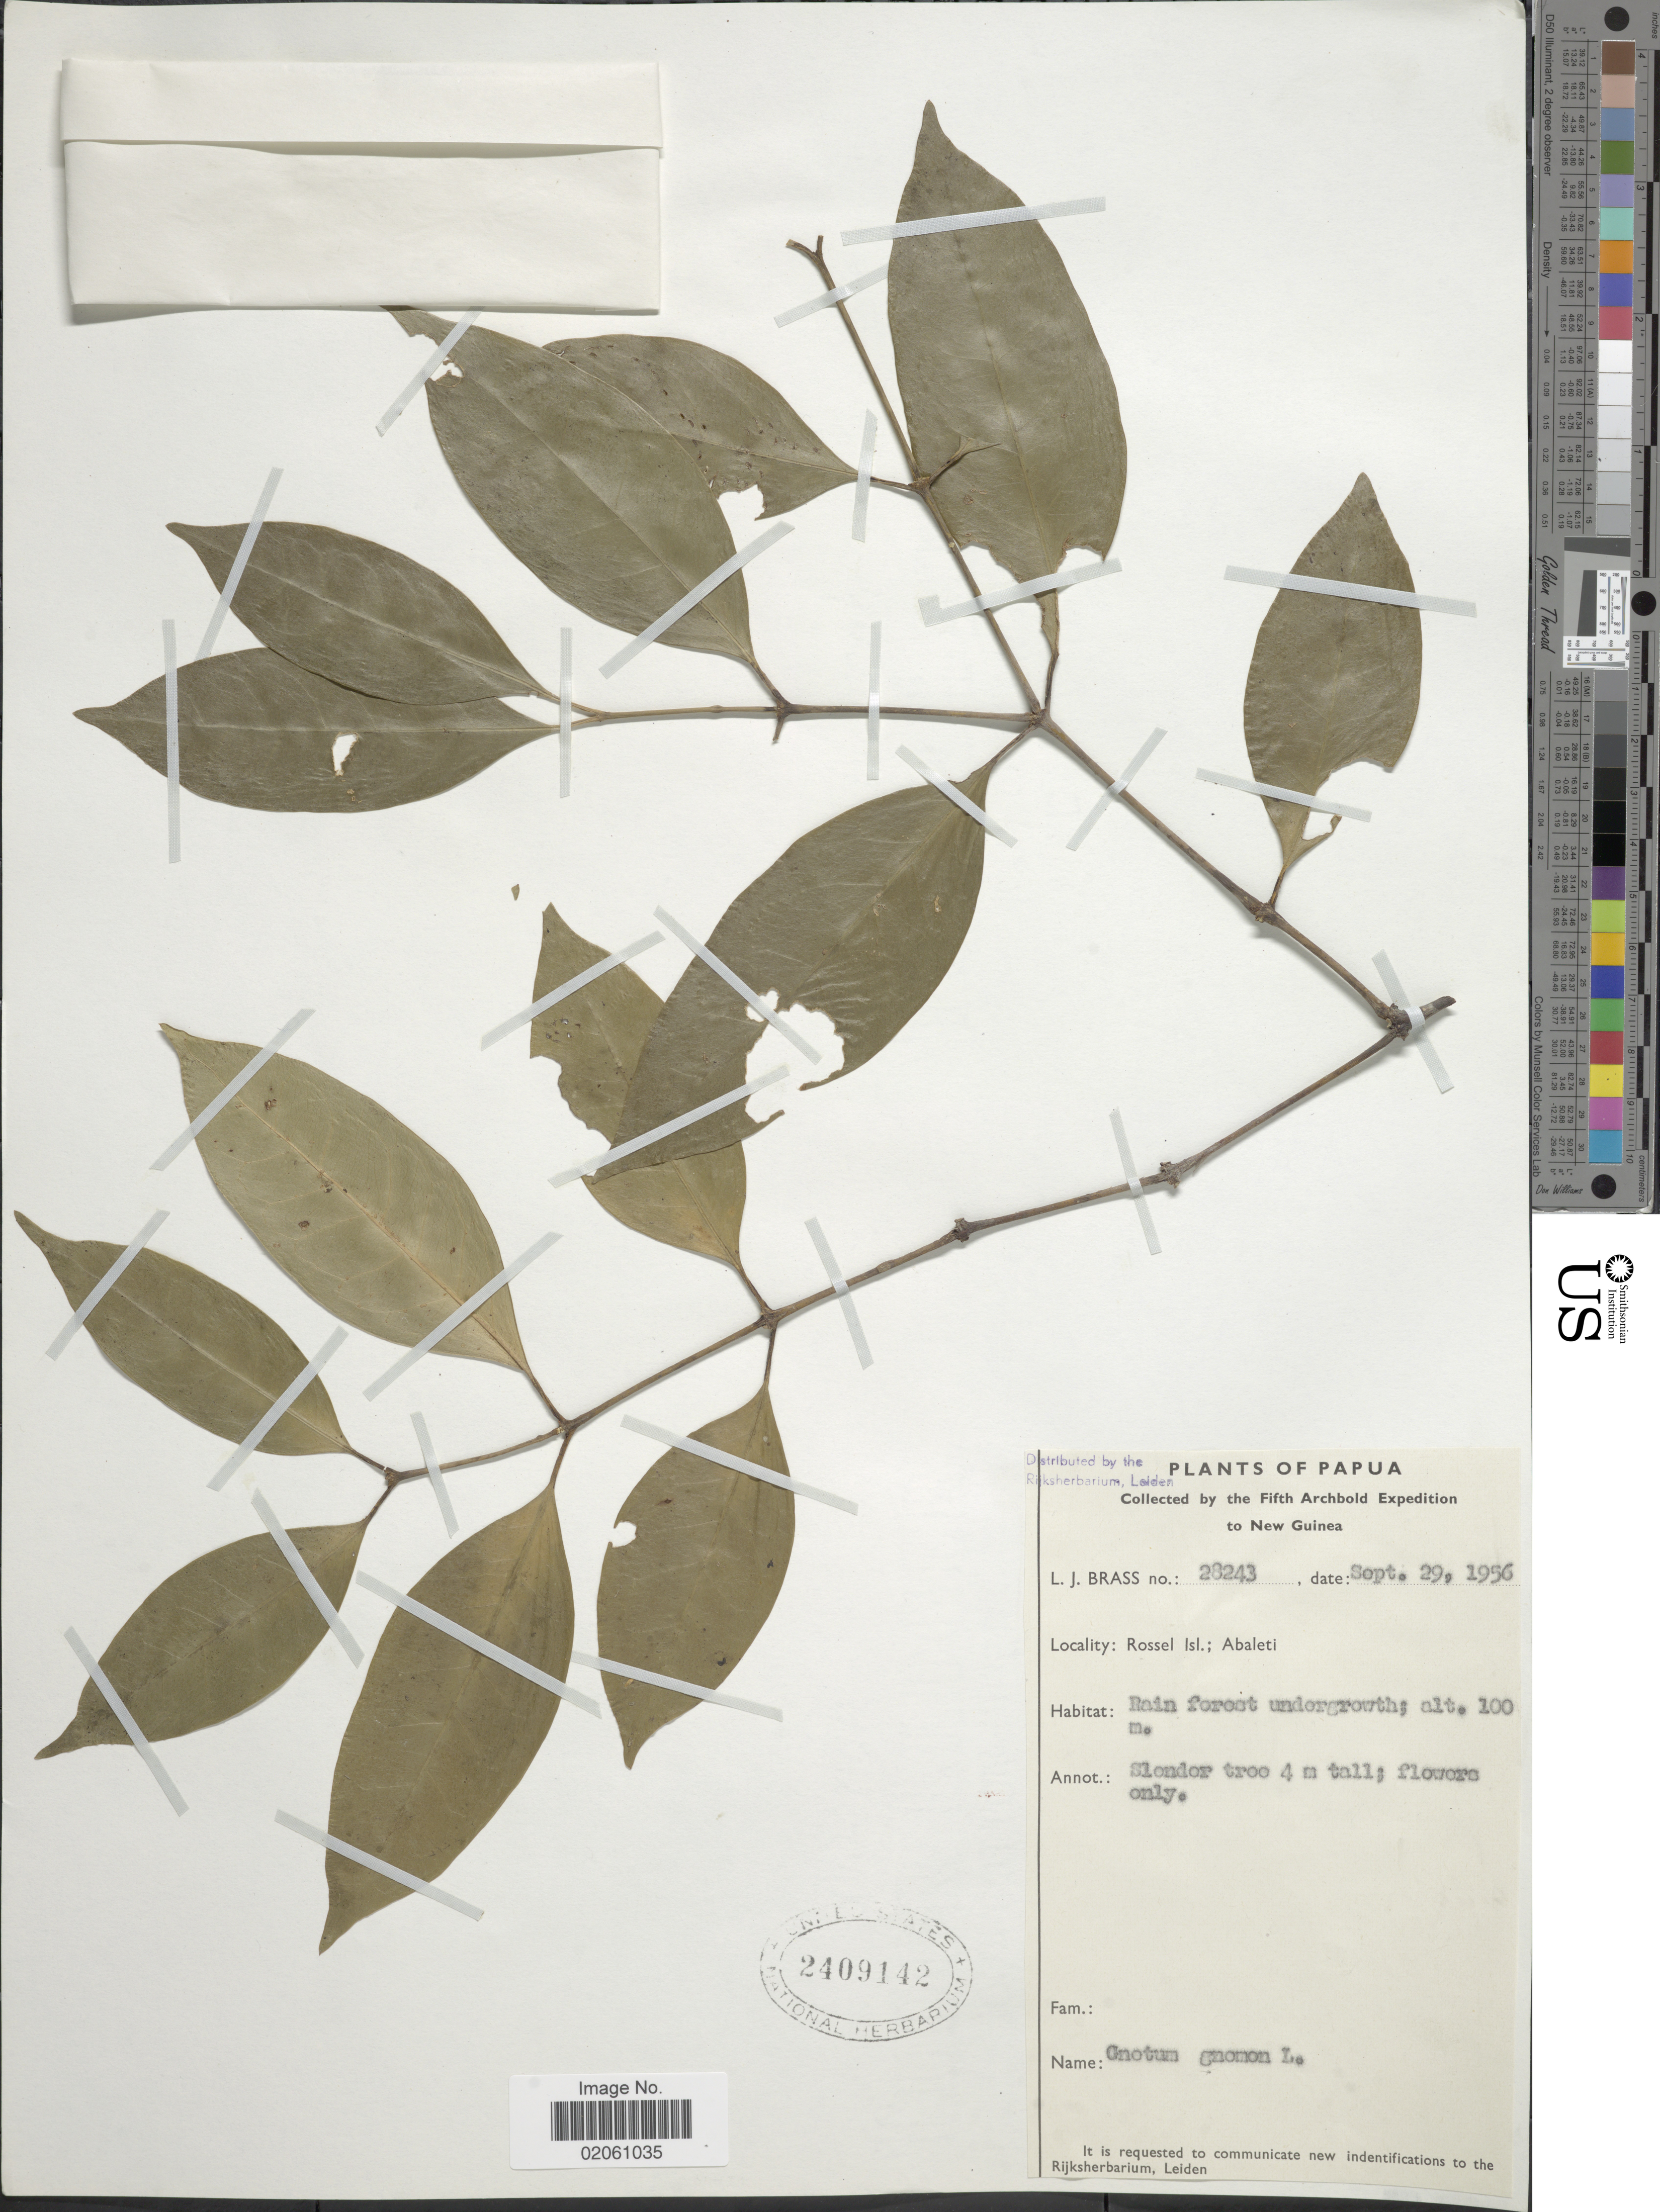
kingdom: Plantae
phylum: Tracheophyta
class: Gnetopsida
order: Gnetales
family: Gnetaceae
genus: Gnetum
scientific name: Gnetum gnemon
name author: L.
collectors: L. J. Brass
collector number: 28243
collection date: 1956-09-29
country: Papua New Guinea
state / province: Milne Bay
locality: Rossel Isl; Abaleti, Rain forest undergrowth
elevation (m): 100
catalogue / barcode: US 2409142